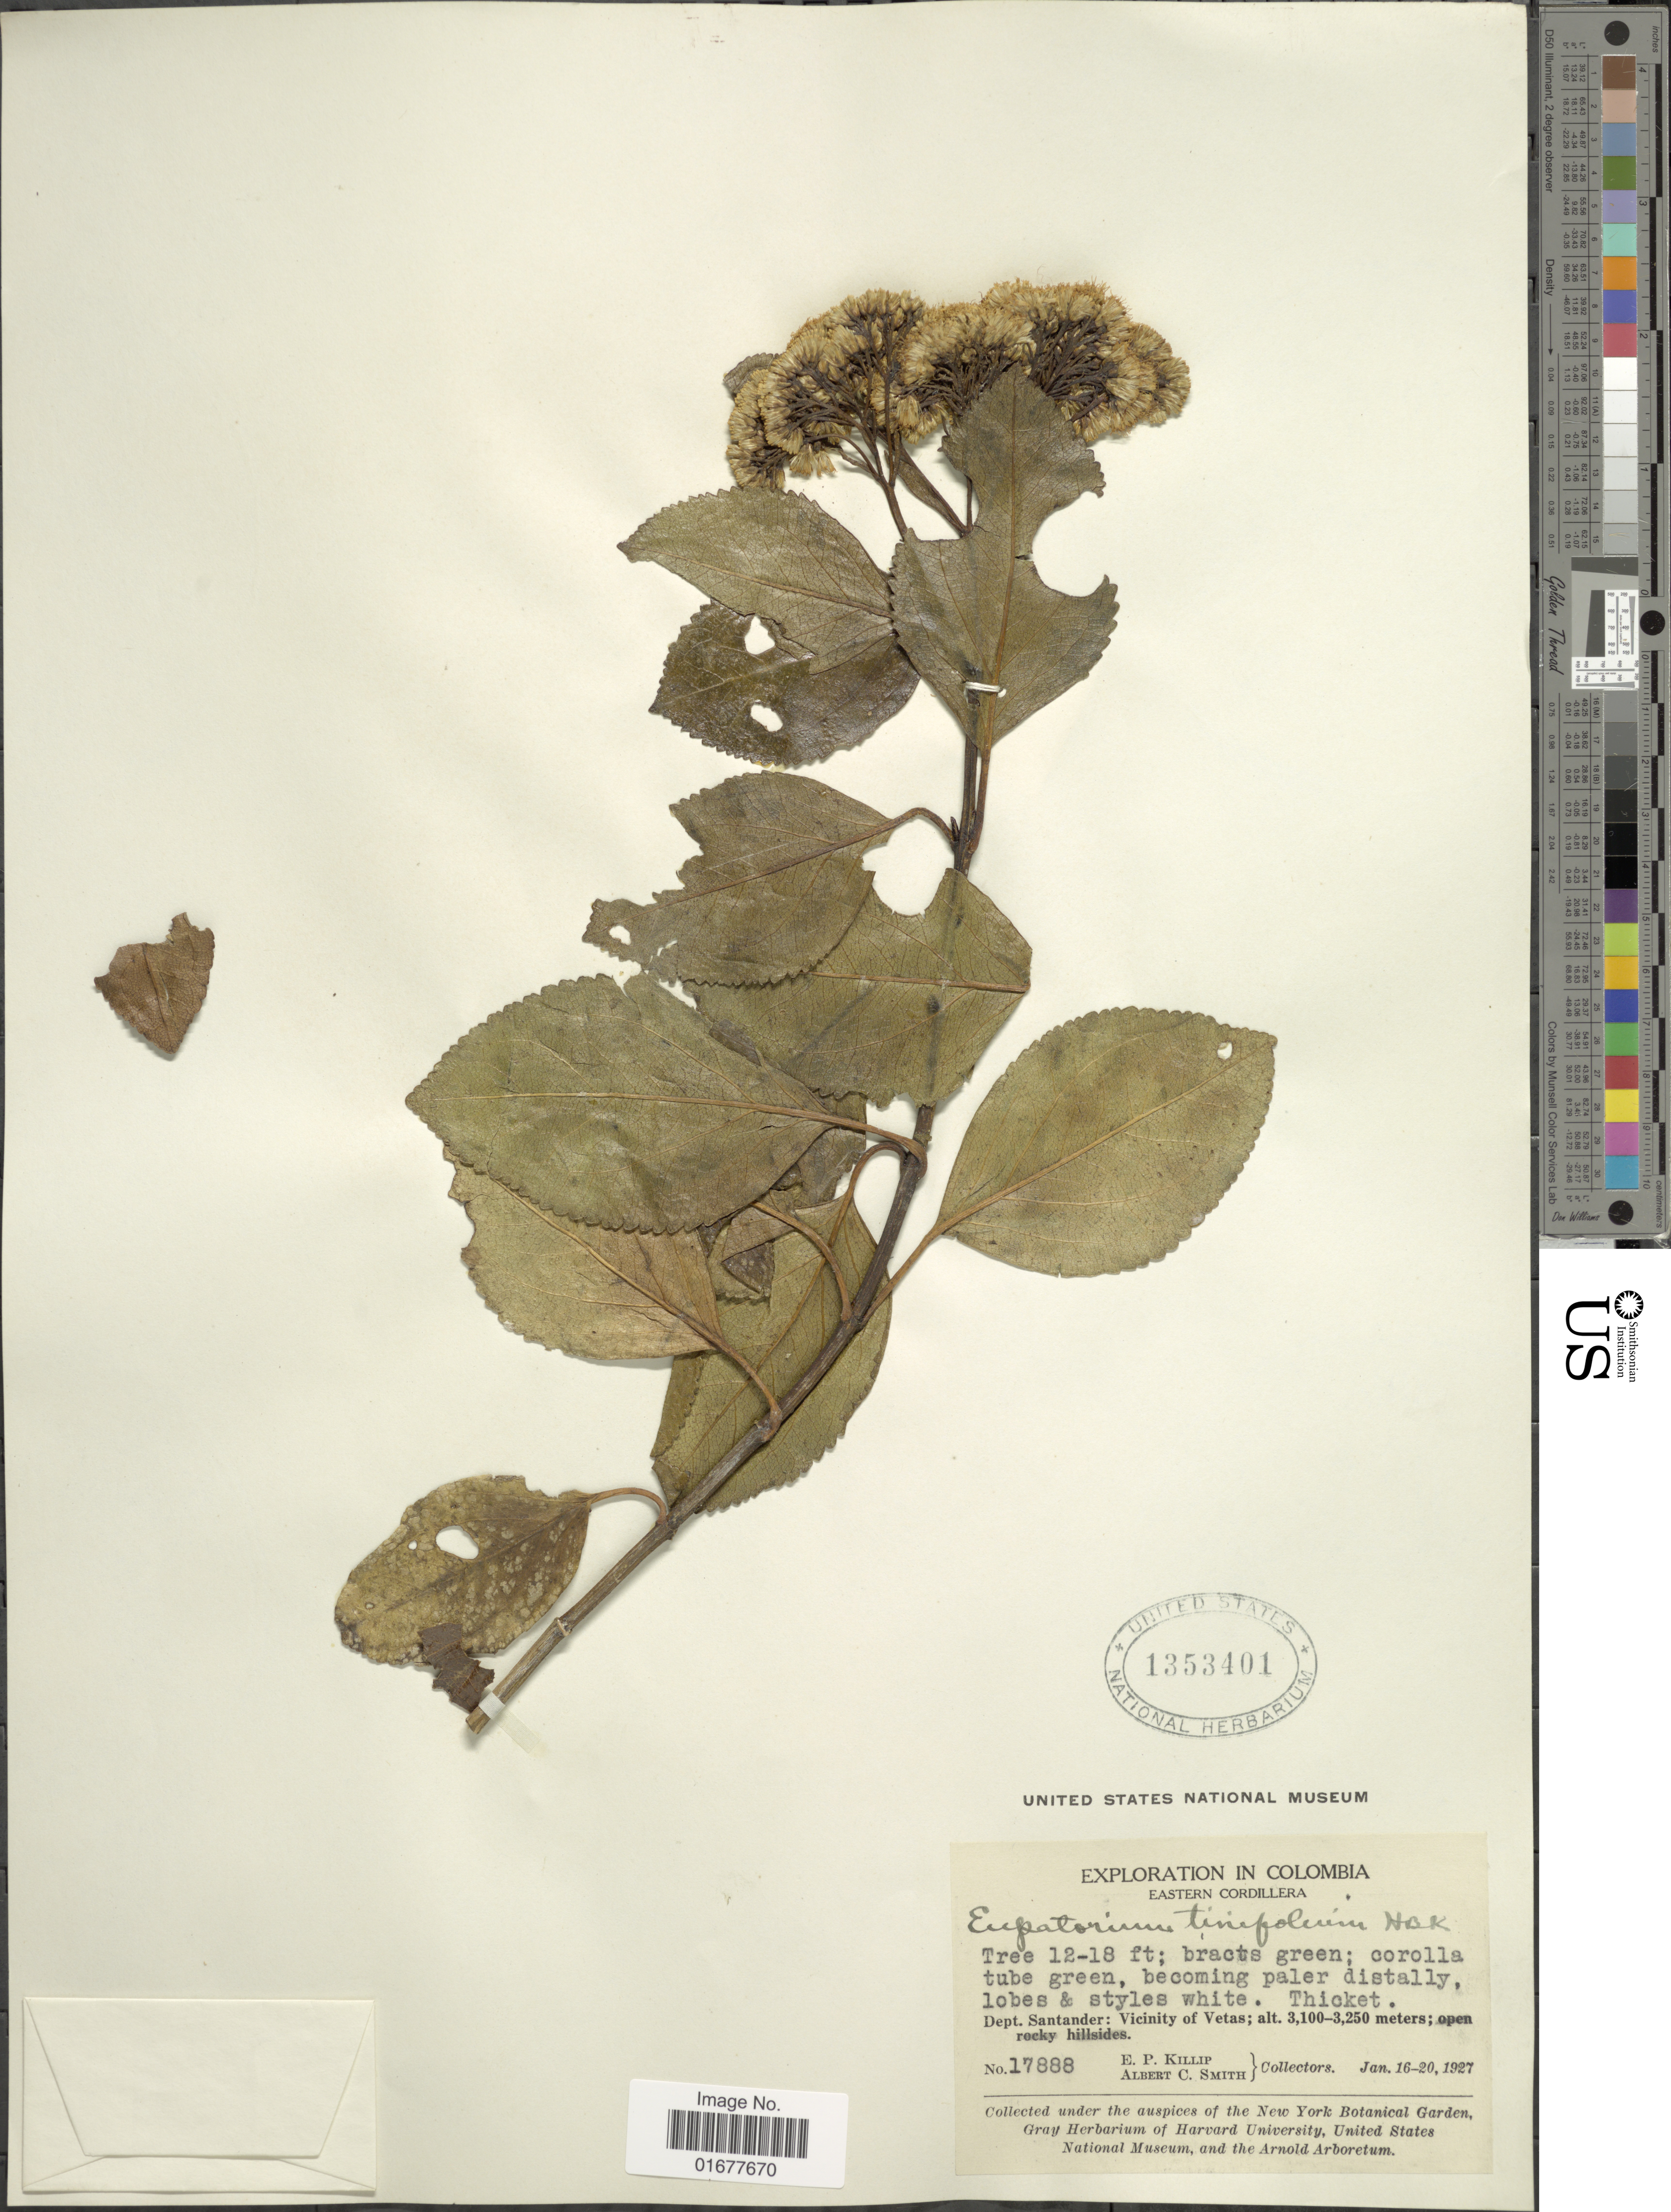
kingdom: Plantae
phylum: Tracheophyta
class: Magnoliopsida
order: Asterales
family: Asteraceae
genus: Ageratina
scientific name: Ageratina tinifolia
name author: (Kunth) R.M. King & H. Rob.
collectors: E. P. Killip & A. C. Smith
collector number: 17888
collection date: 1927-01-16/1927-01-20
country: Colombia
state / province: Santander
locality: Eastern Cordillera, Vicinity of Vetas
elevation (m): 3100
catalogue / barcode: US 1353401